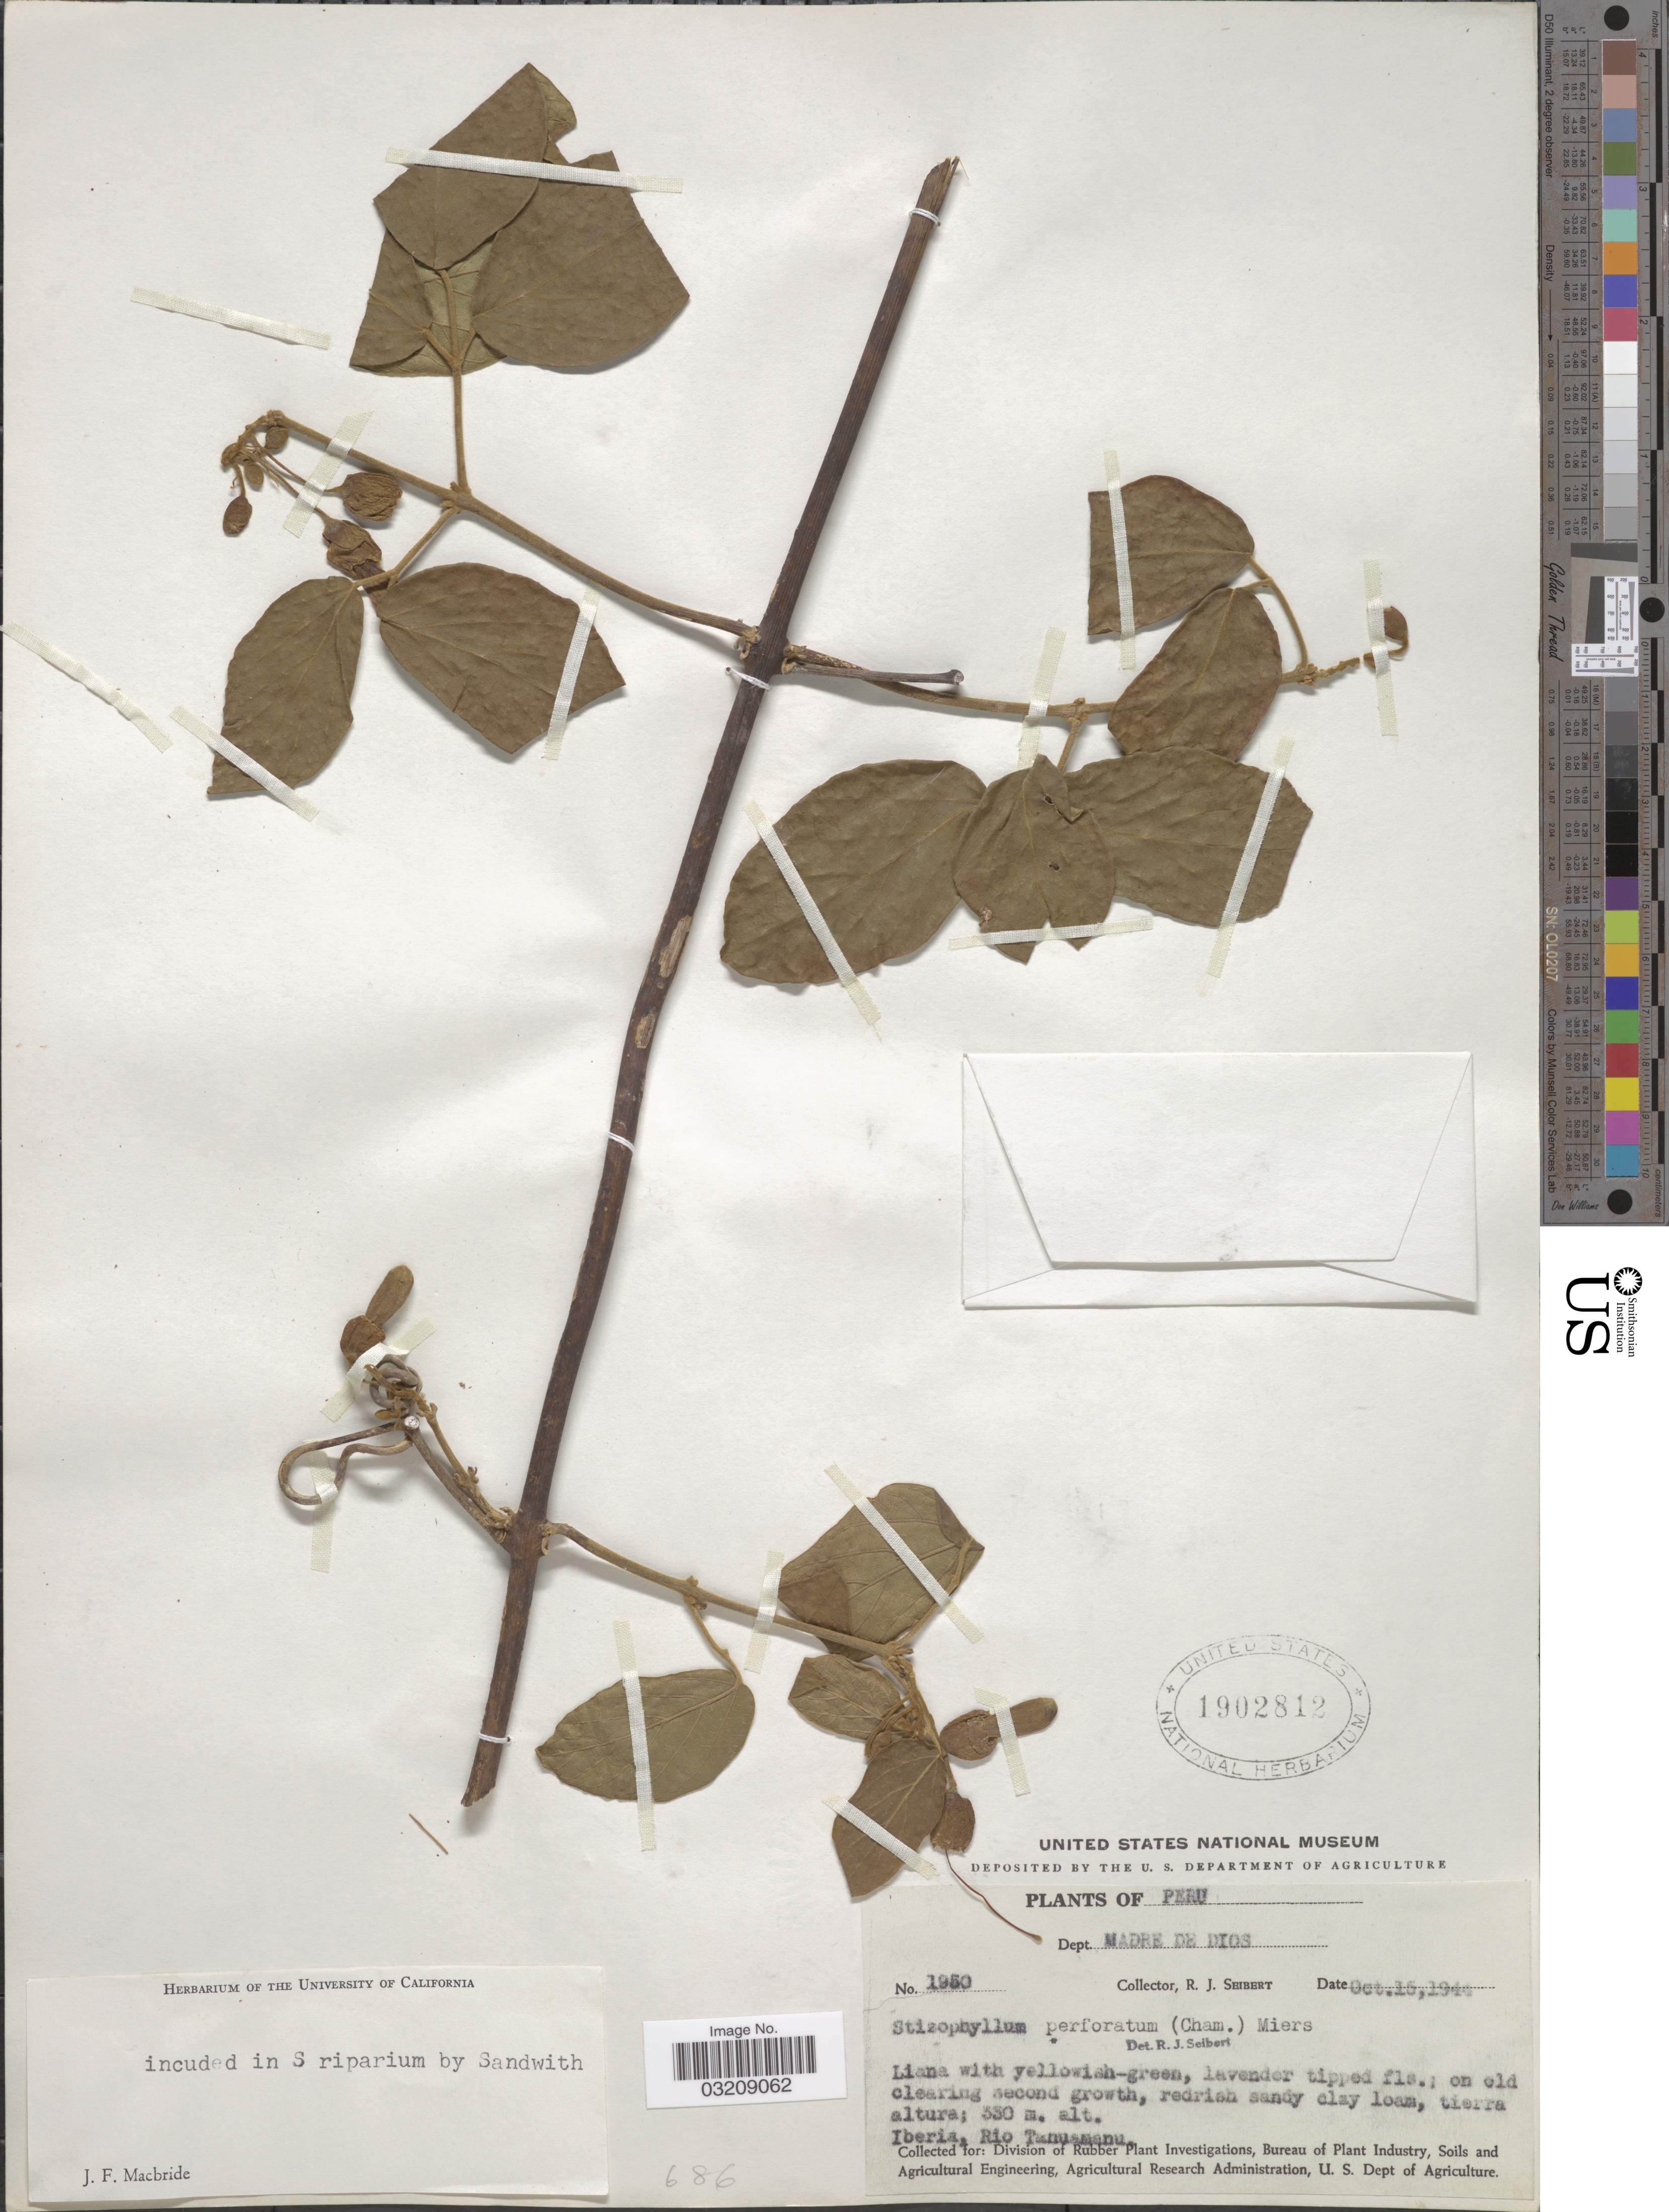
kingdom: Plantae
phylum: Tracheophyta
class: Magnoliopsida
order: Lamiales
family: Bignoniaceae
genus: Stizophyllum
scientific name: Stizophyllum riparium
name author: (Kunth) Sandwith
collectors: R. J. Seibert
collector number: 1950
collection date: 1944-10-15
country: Peru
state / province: Madre de Dios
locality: Dept. Madre de Dios. Iberia, Rio Tahuamanu.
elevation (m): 330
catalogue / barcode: US 1902812